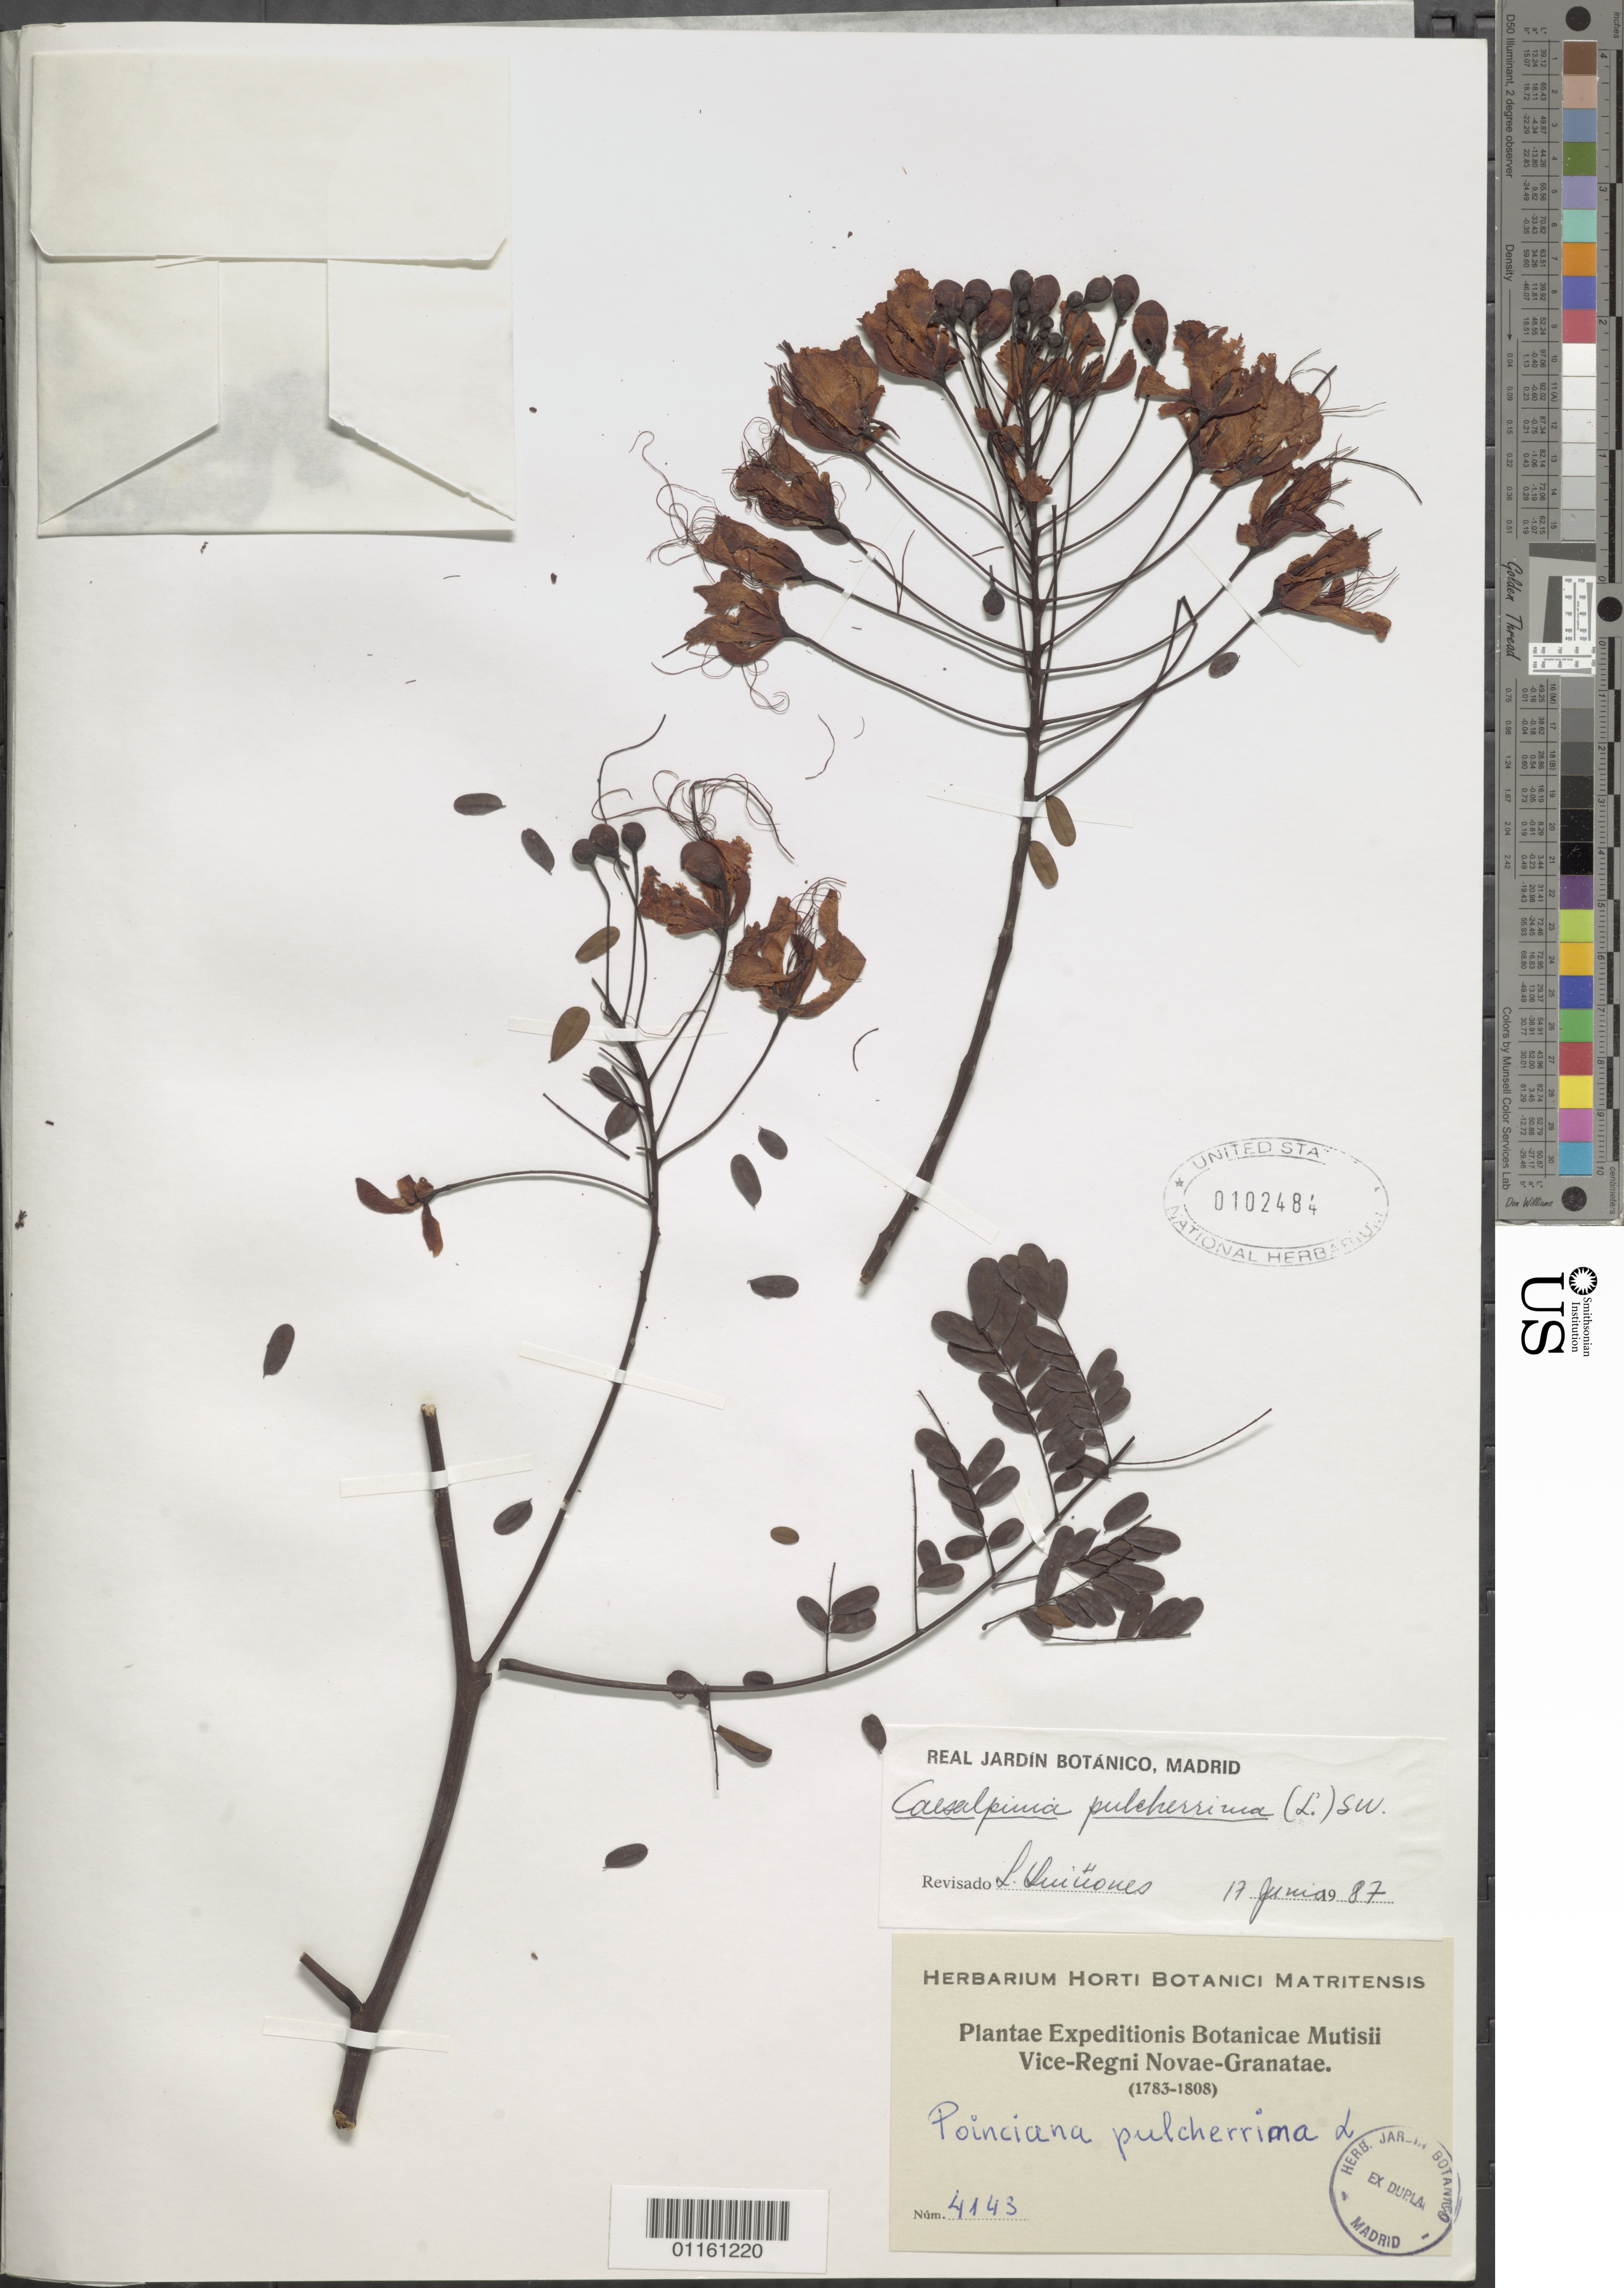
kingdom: Plantae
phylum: Tracheophyta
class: Magnoliopsida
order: Fabales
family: Fabaceae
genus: Caesalpinia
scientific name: Caesalpinia pulcherrima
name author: (L.) Sw.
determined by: Quinones, L.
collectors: J. C. B. Mutis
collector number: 4143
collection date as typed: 1783-1808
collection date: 1783/1808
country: Colombia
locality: Plantae Expeditionis Botanicae Mutisii Vice-Regni Novae-Granatae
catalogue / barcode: US 102484